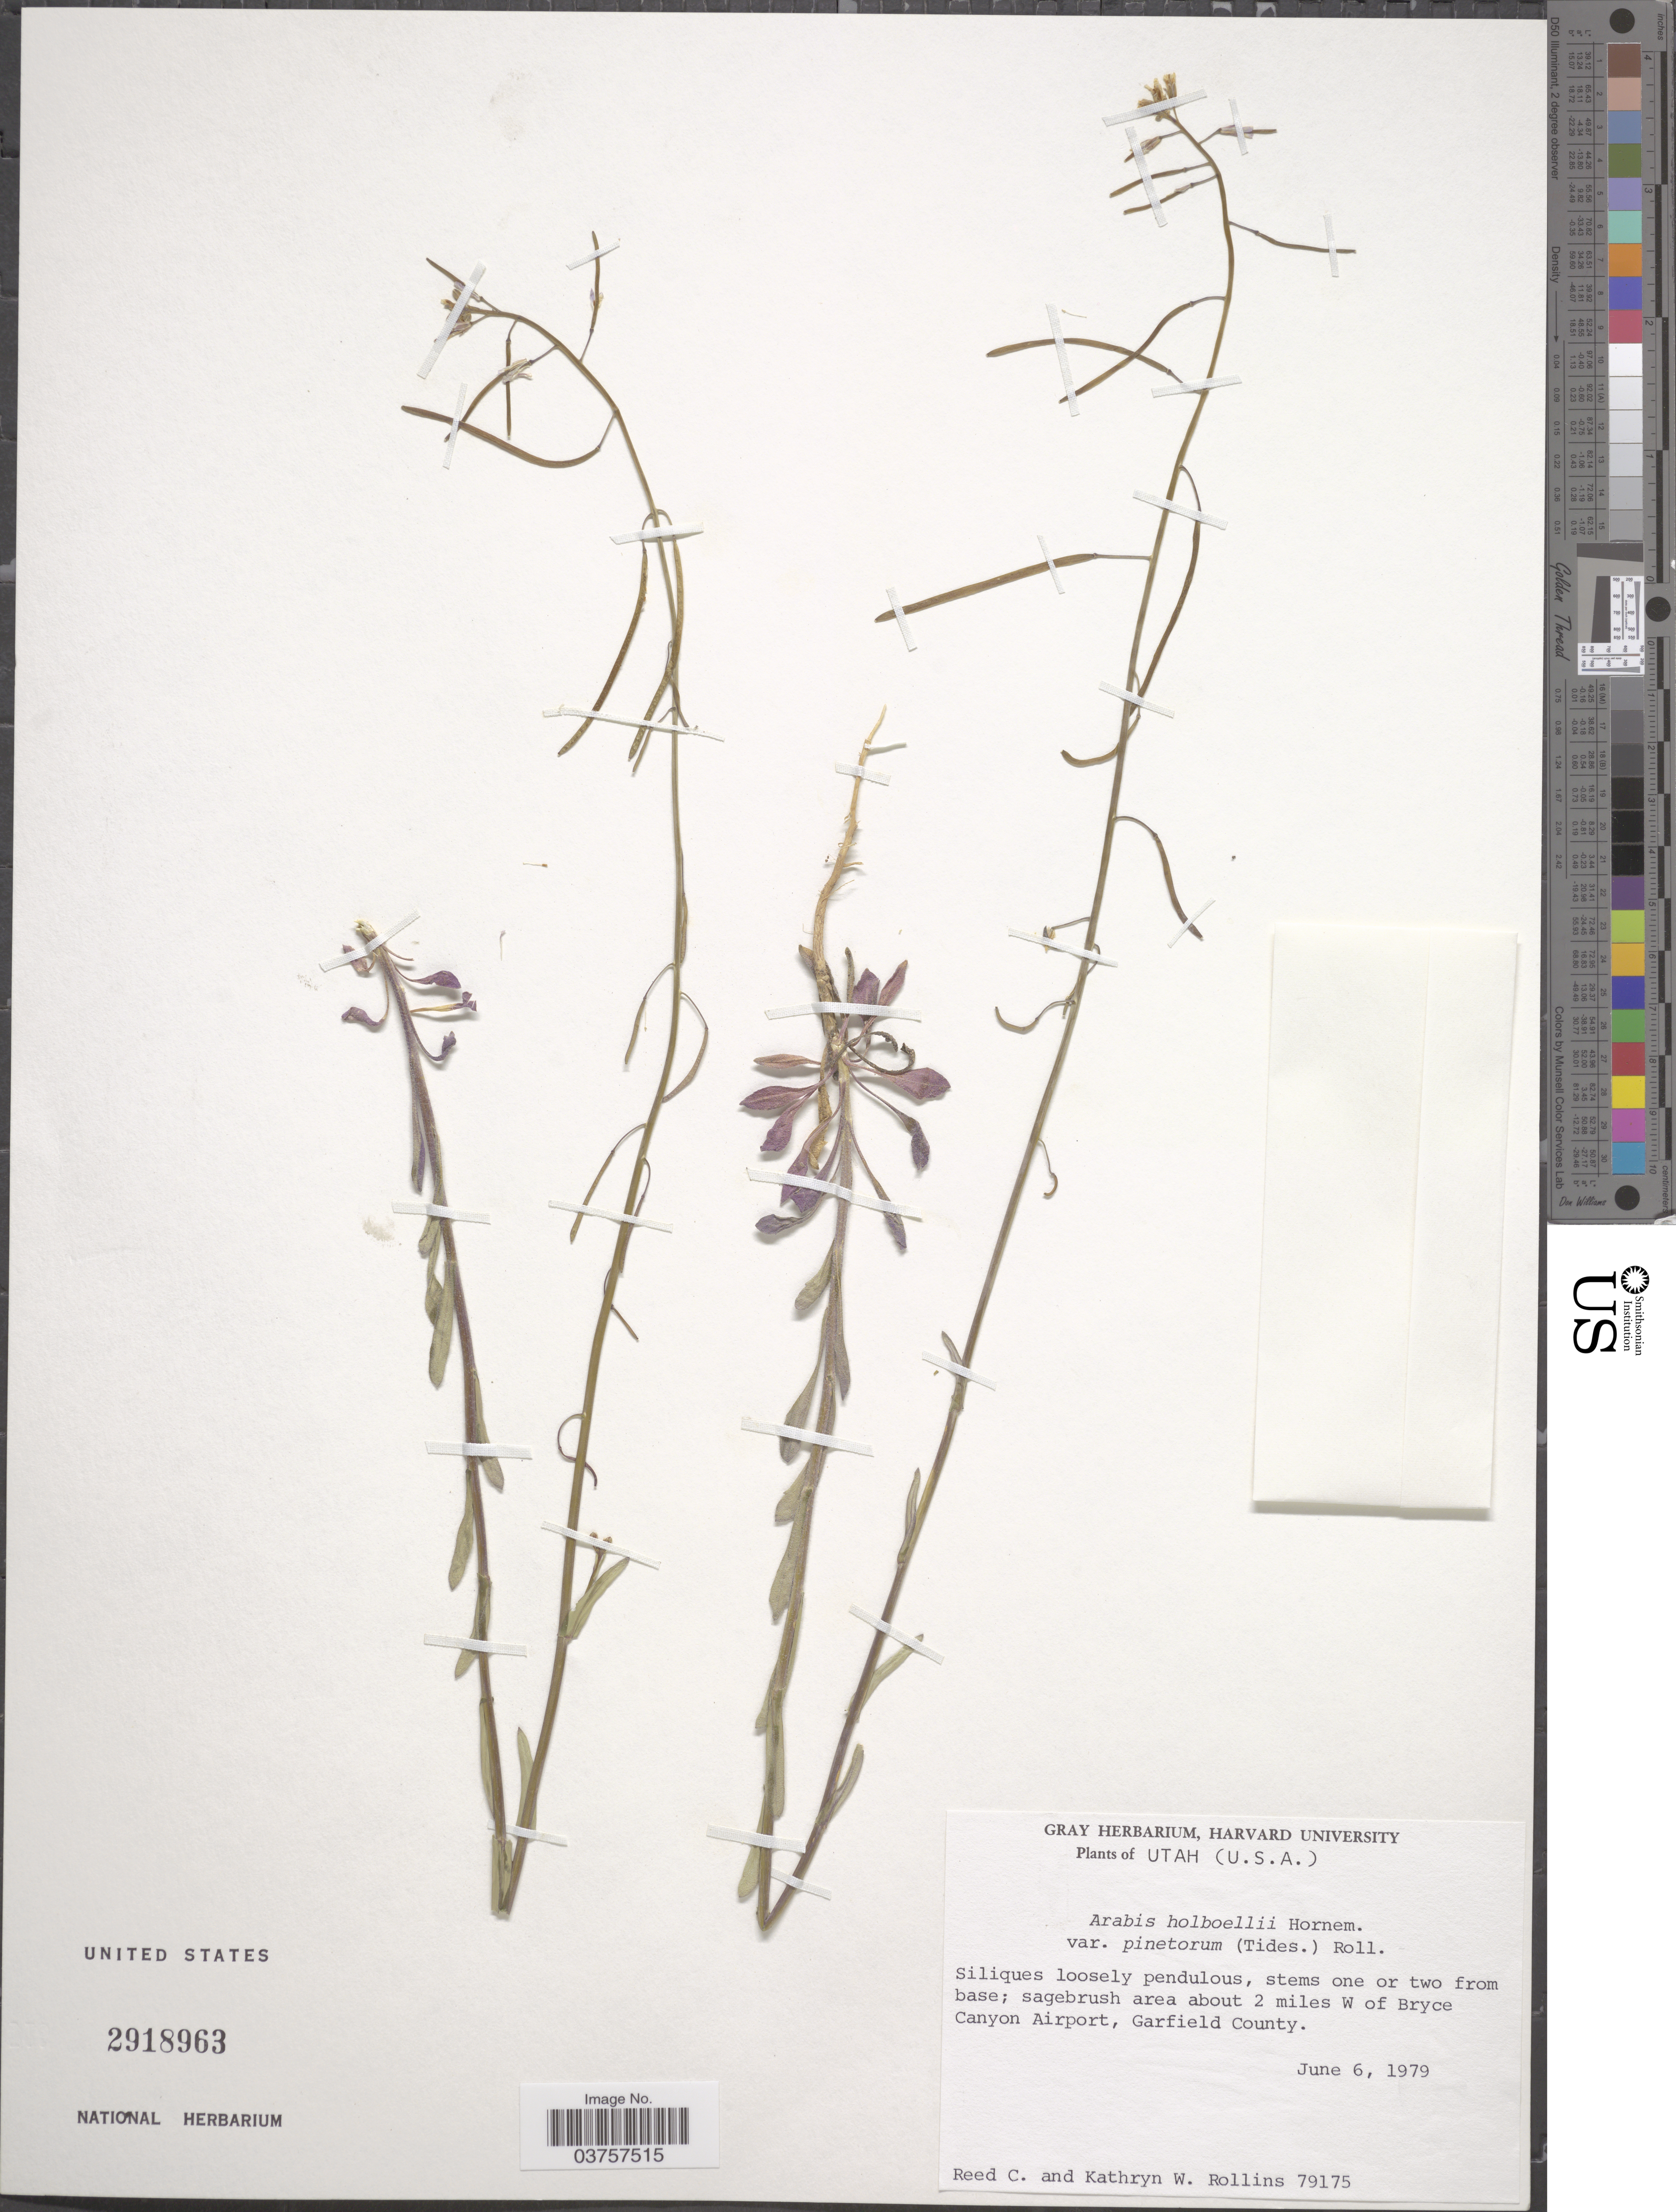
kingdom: Plantae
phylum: Tracheophyta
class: Magnoliopsida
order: Brassicales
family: Brassicaceae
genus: Arabis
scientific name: Arabis holboellii var. pinetorum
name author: (Tidestr.) Rollins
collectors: R. C. Rollins & K. W. Rollins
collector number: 79175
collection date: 1979-06-06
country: United States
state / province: Utah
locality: Sagebrush area about 2 miles W of Bryce Canyon Airport, Garfield County.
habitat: sagebrush area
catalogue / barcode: US 2918963